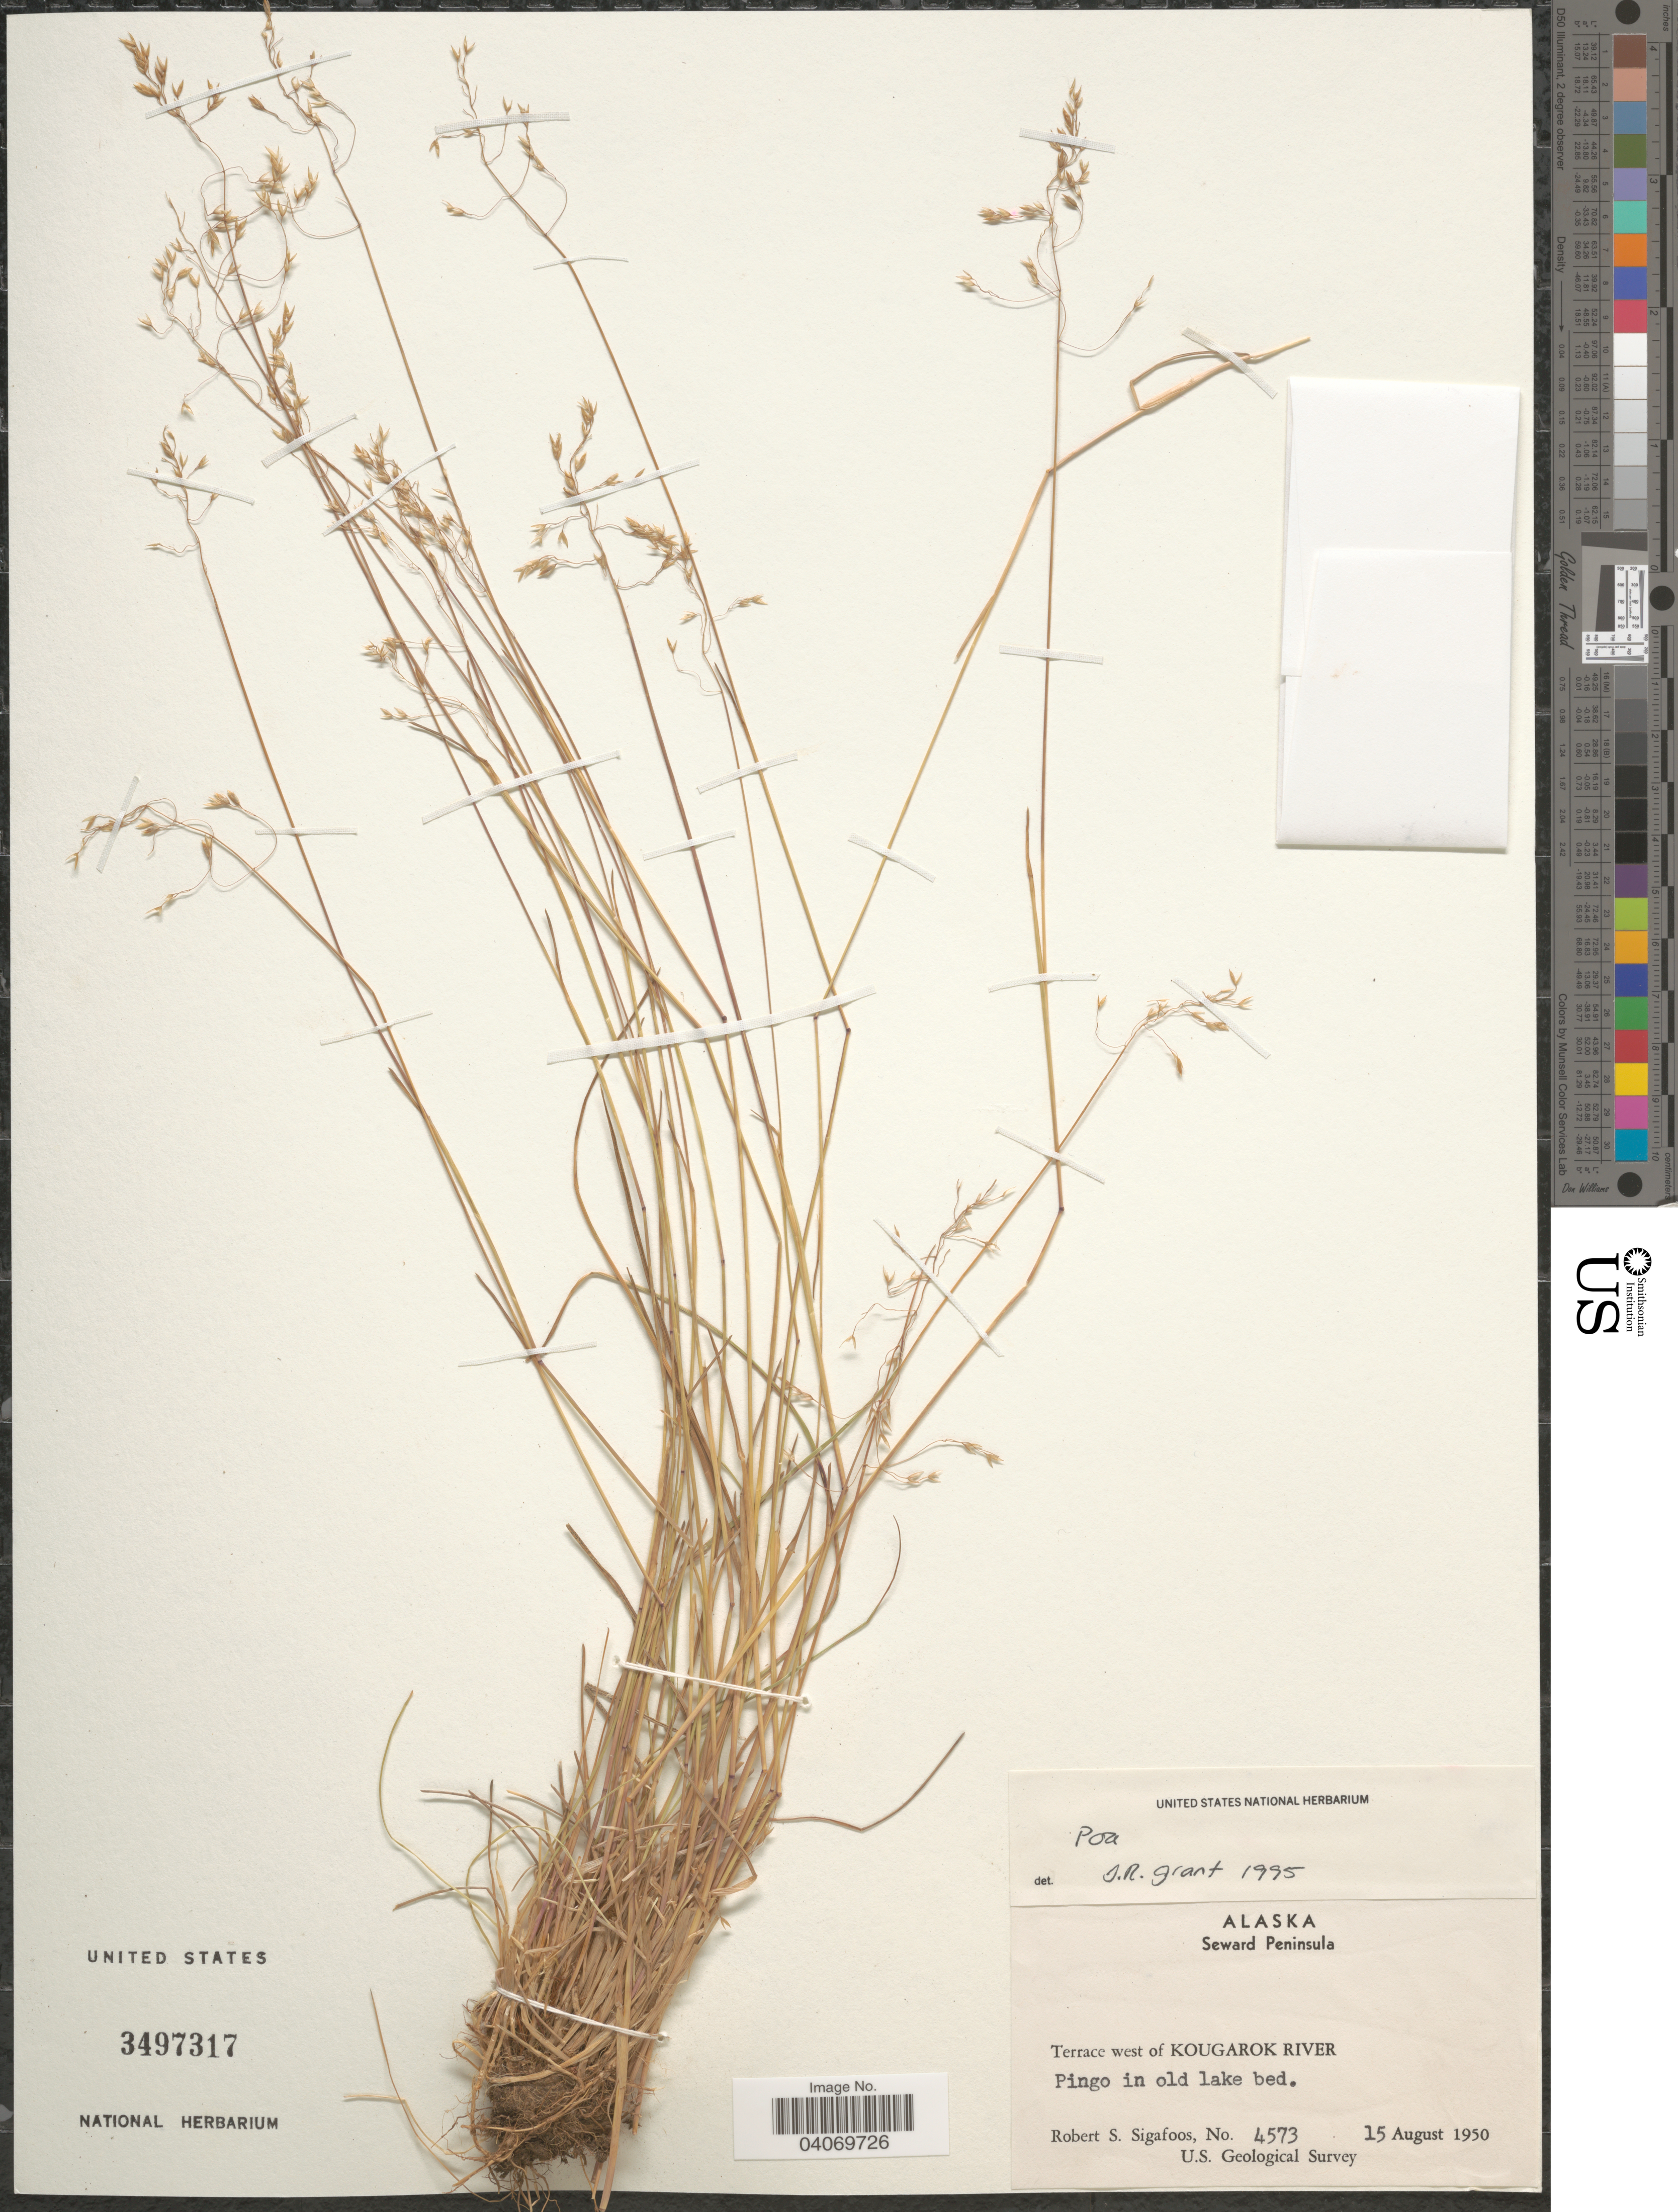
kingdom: Plantae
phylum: Tracheophyta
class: Liliopsida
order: Poales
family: Poaceae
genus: Poa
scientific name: Poa sp.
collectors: R. Sigafoos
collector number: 4573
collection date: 1950-08-15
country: United States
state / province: Alaska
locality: Seward Peninsula. Terrace west of Kougarok River. U.S. Geological Survey.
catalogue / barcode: US 3497317